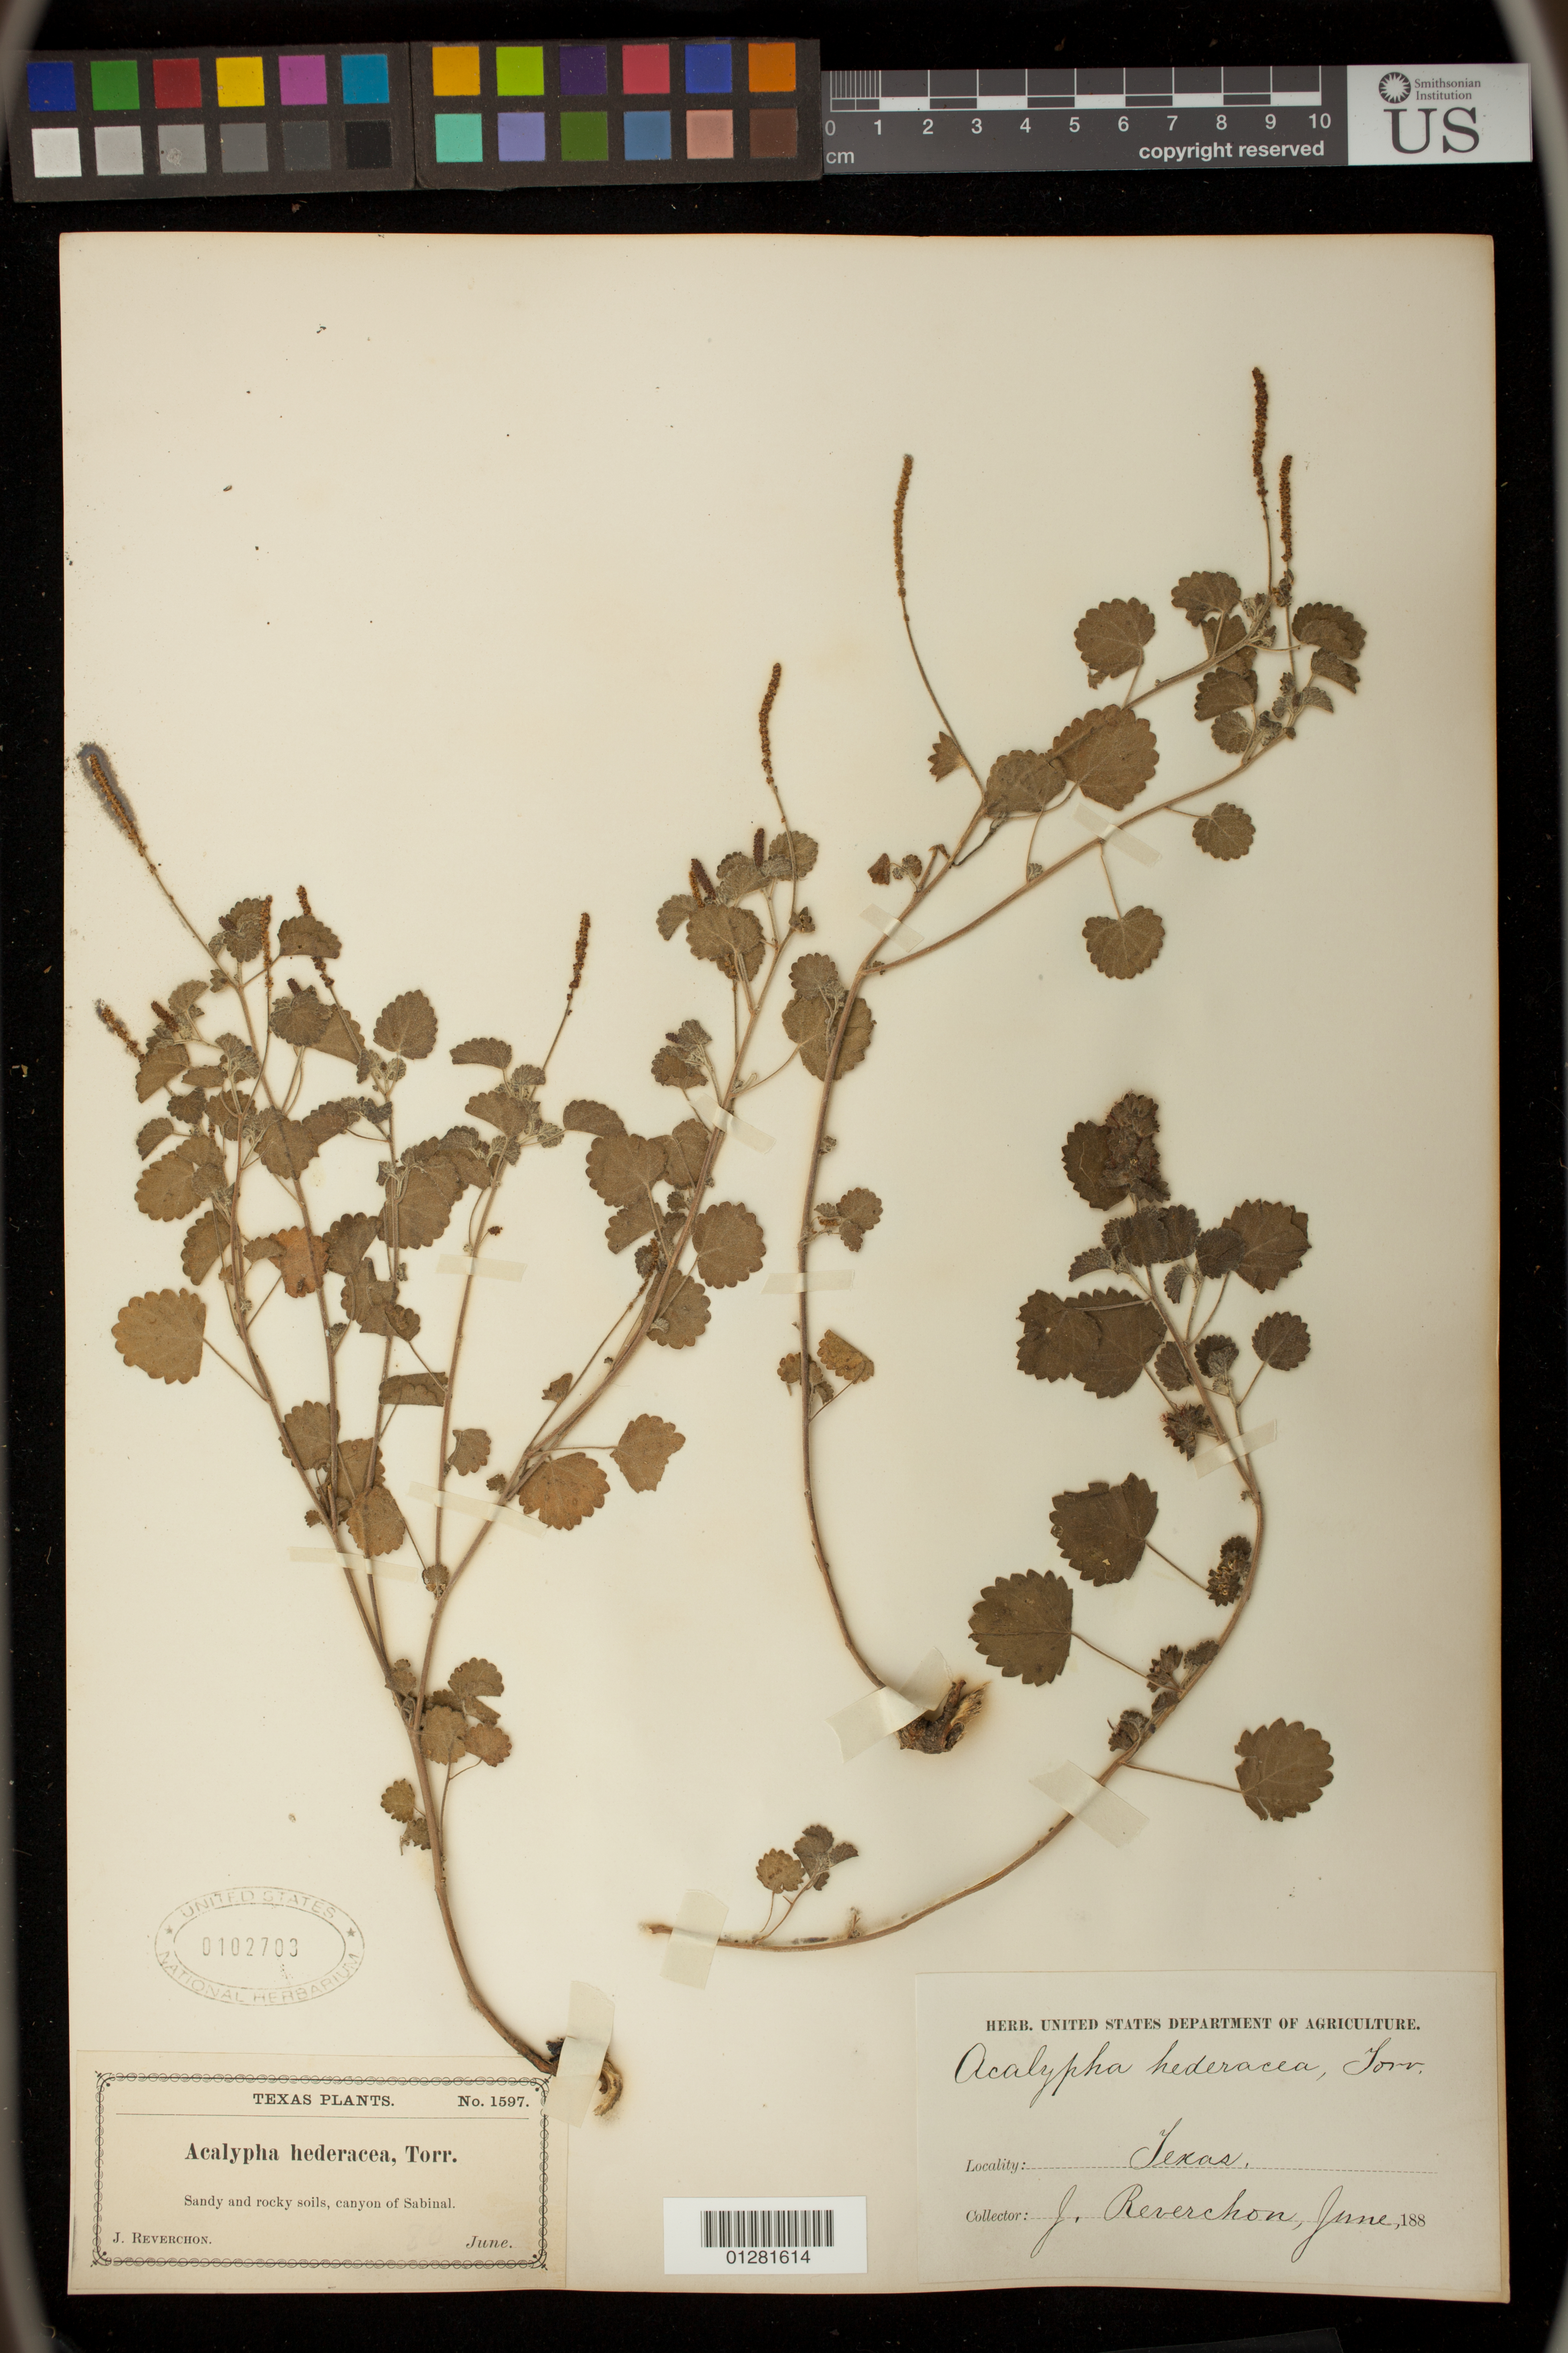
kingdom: Plantae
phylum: Tracheophyta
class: Magnoliopsida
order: Malpighiales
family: Euphorbiaceae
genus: Acalypha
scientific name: Acalypha hederacea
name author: Torr.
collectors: J. Reverchon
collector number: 1597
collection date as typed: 188-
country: United States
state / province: Texas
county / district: Bandera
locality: canyon of Sabinal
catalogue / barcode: US 102703